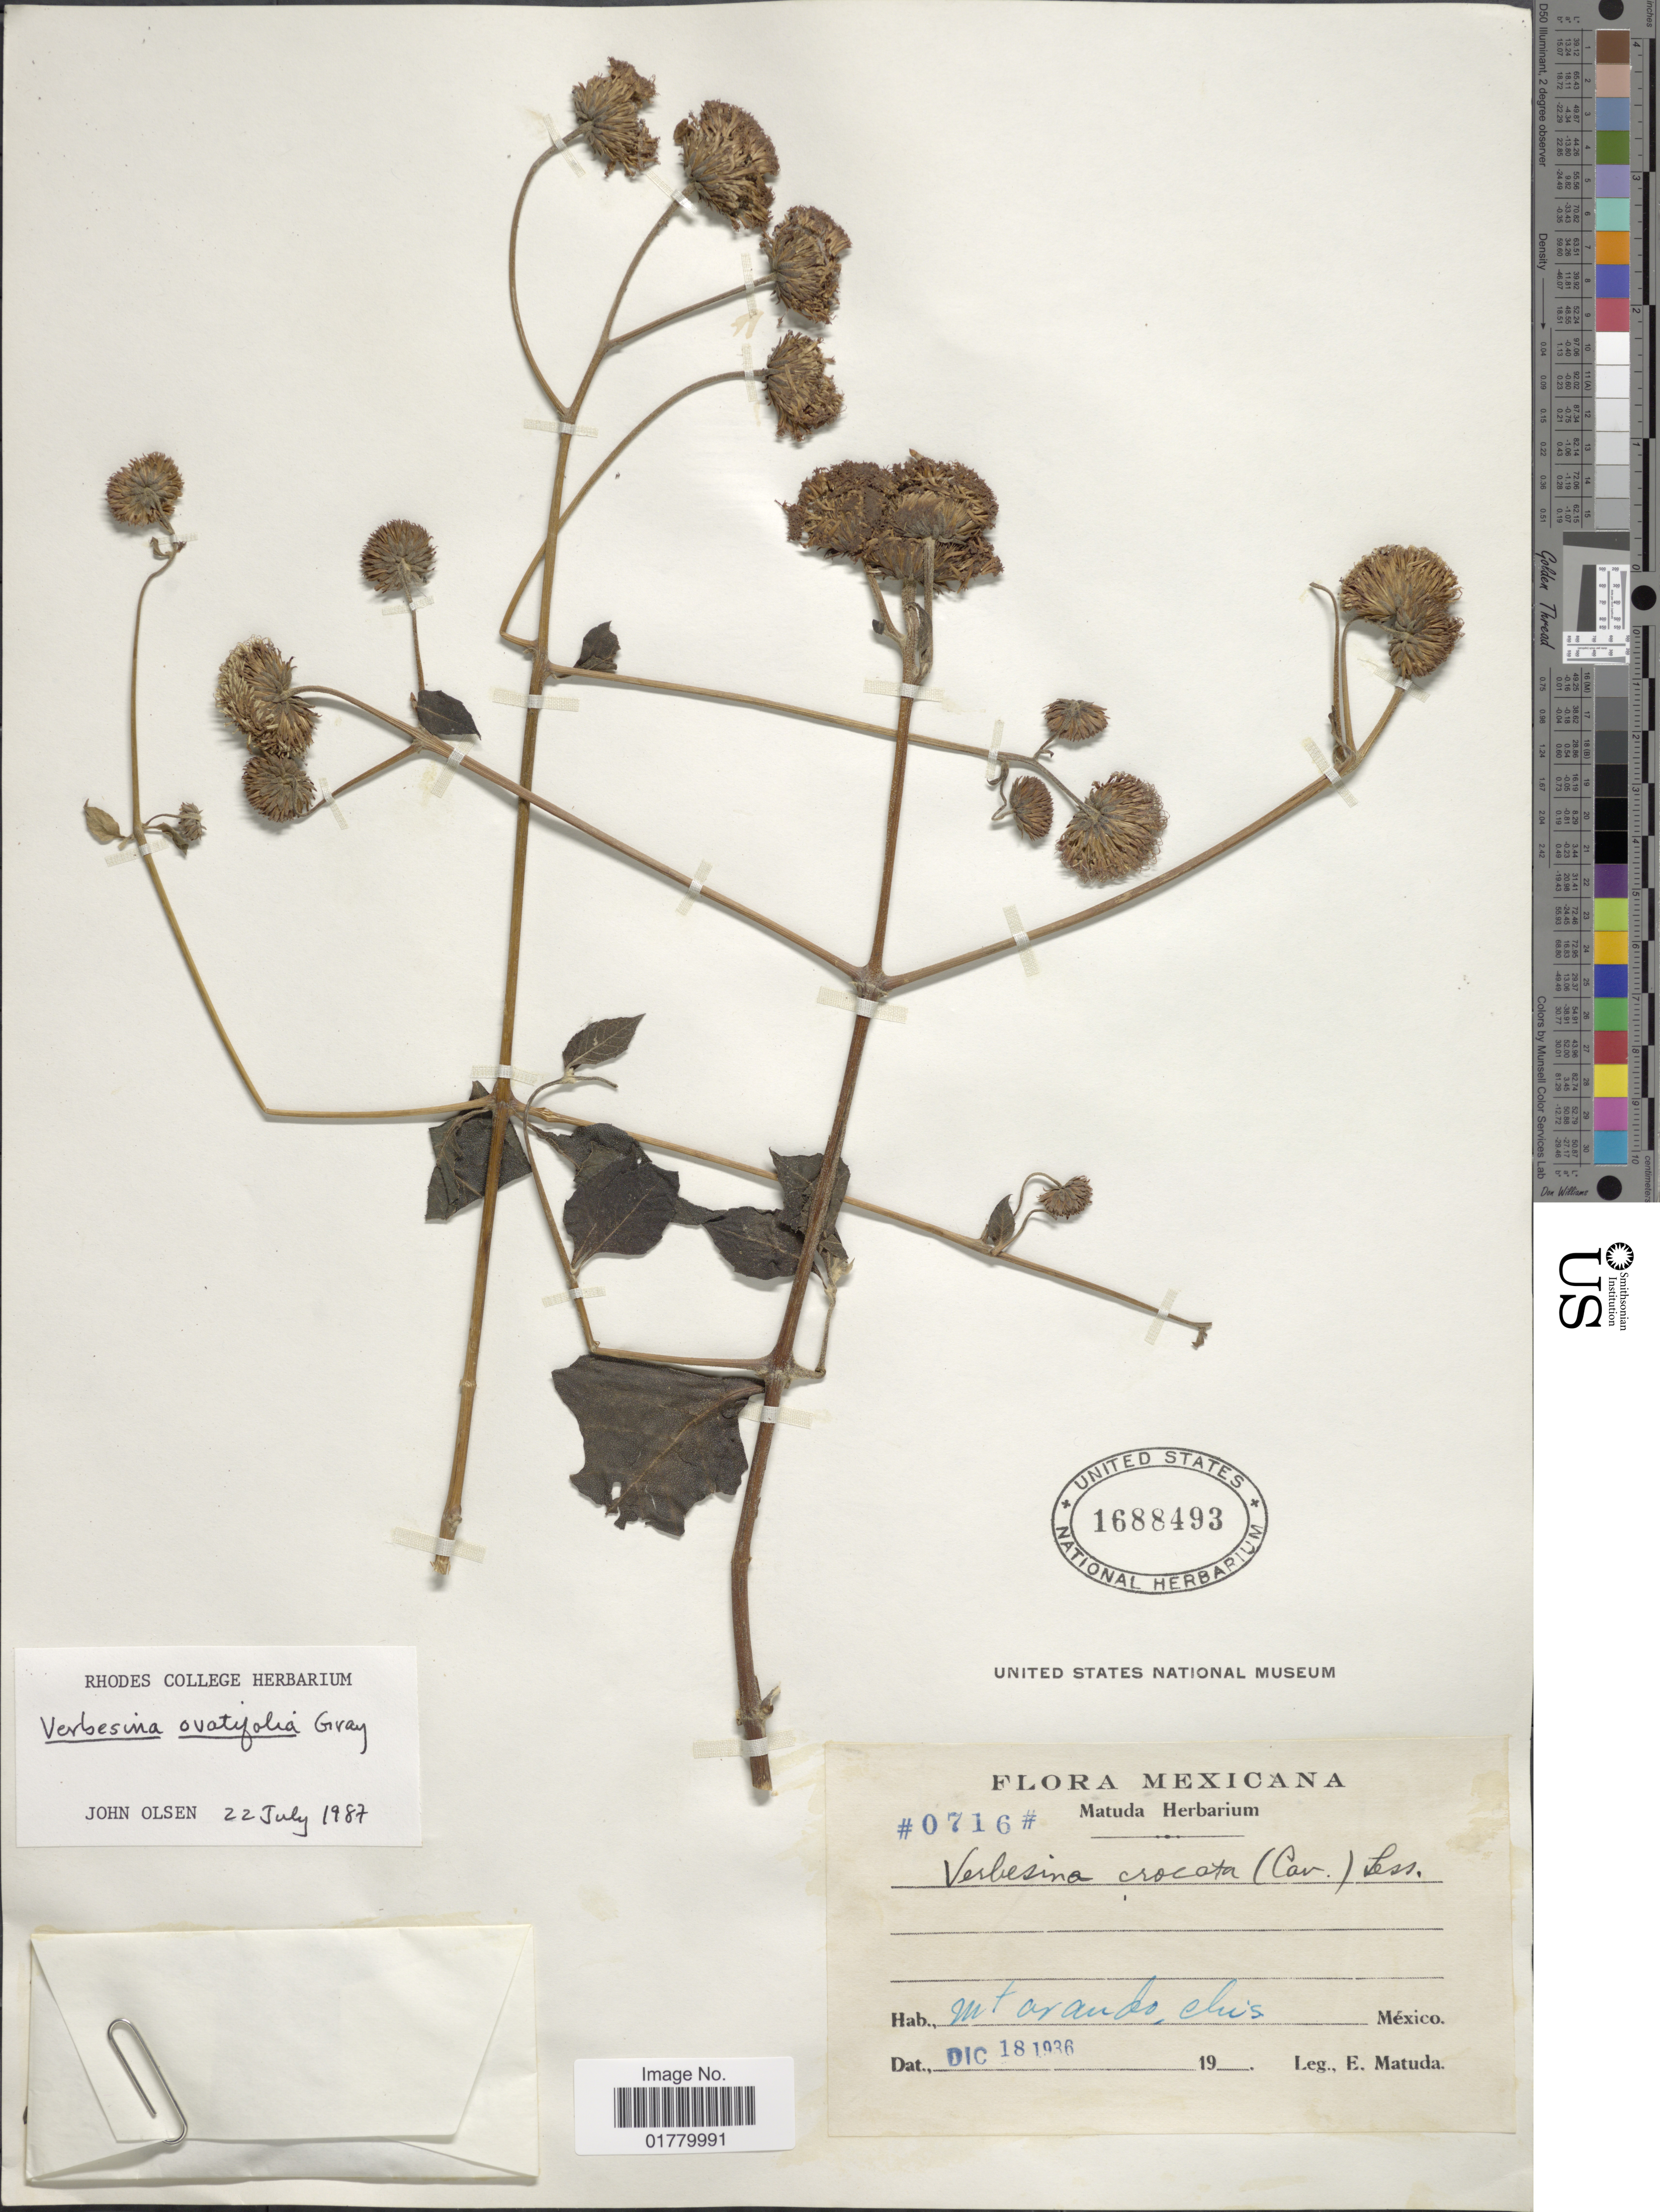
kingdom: Plantae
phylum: Tracheophyta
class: Magnoliopsida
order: Asterales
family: Asteraceae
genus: Verbesina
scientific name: Verbesina ovatifolia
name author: A. Gray ex Hemsl.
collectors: E. Matuda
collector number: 0716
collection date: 1936-12-18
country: Mexico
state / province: Chiapas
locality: Mt Arando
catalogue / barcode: US 1688493